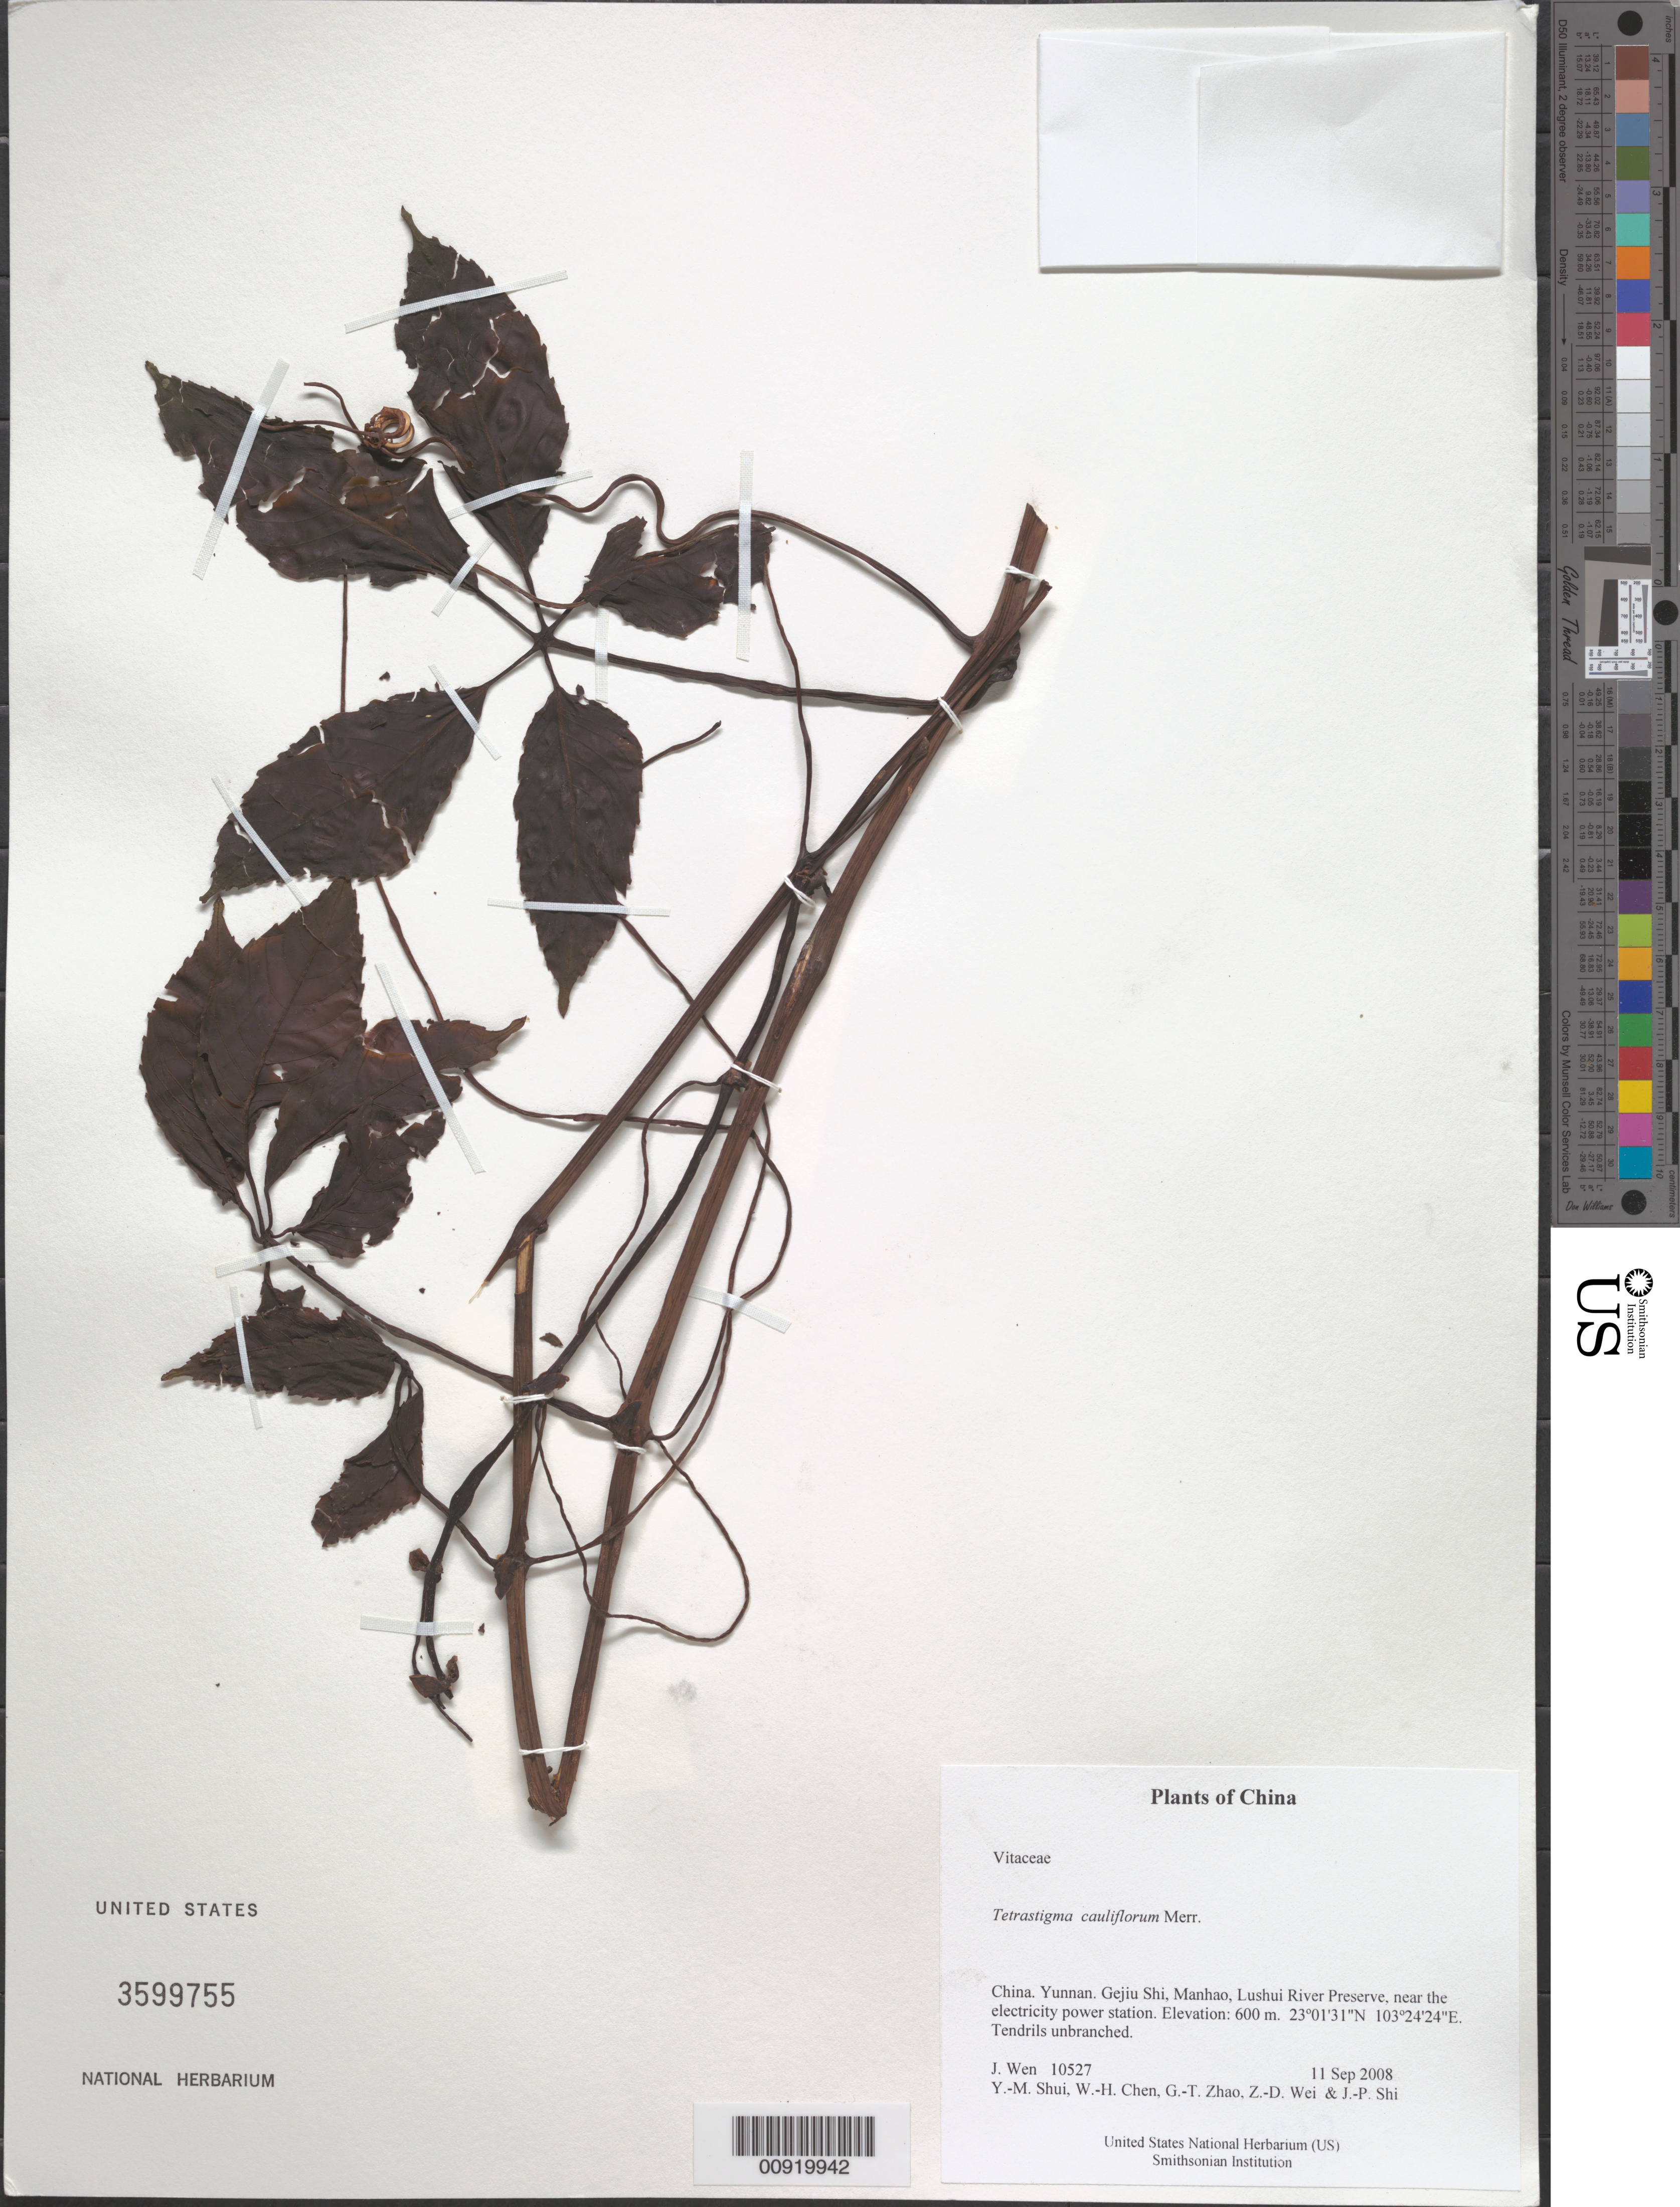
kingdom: Plantae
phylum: Tracheophyta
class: Magnoliopsida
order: Vitales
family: Vitaceae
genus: Tetrastigma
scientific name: Tetrastigma cauliflorum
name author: Merr.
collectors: J. Wen, Y. Shui, W. Chen, G. Zhao, Z. Wei & J. Shi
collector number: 10527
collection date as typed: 11 Sep 2008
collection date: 2008-09-11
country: China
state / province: Yunnan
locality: Gejiu Shi, Manhao, Lushui River Preserve, near the electricity power station.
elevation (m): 600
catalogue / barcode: US 3599755